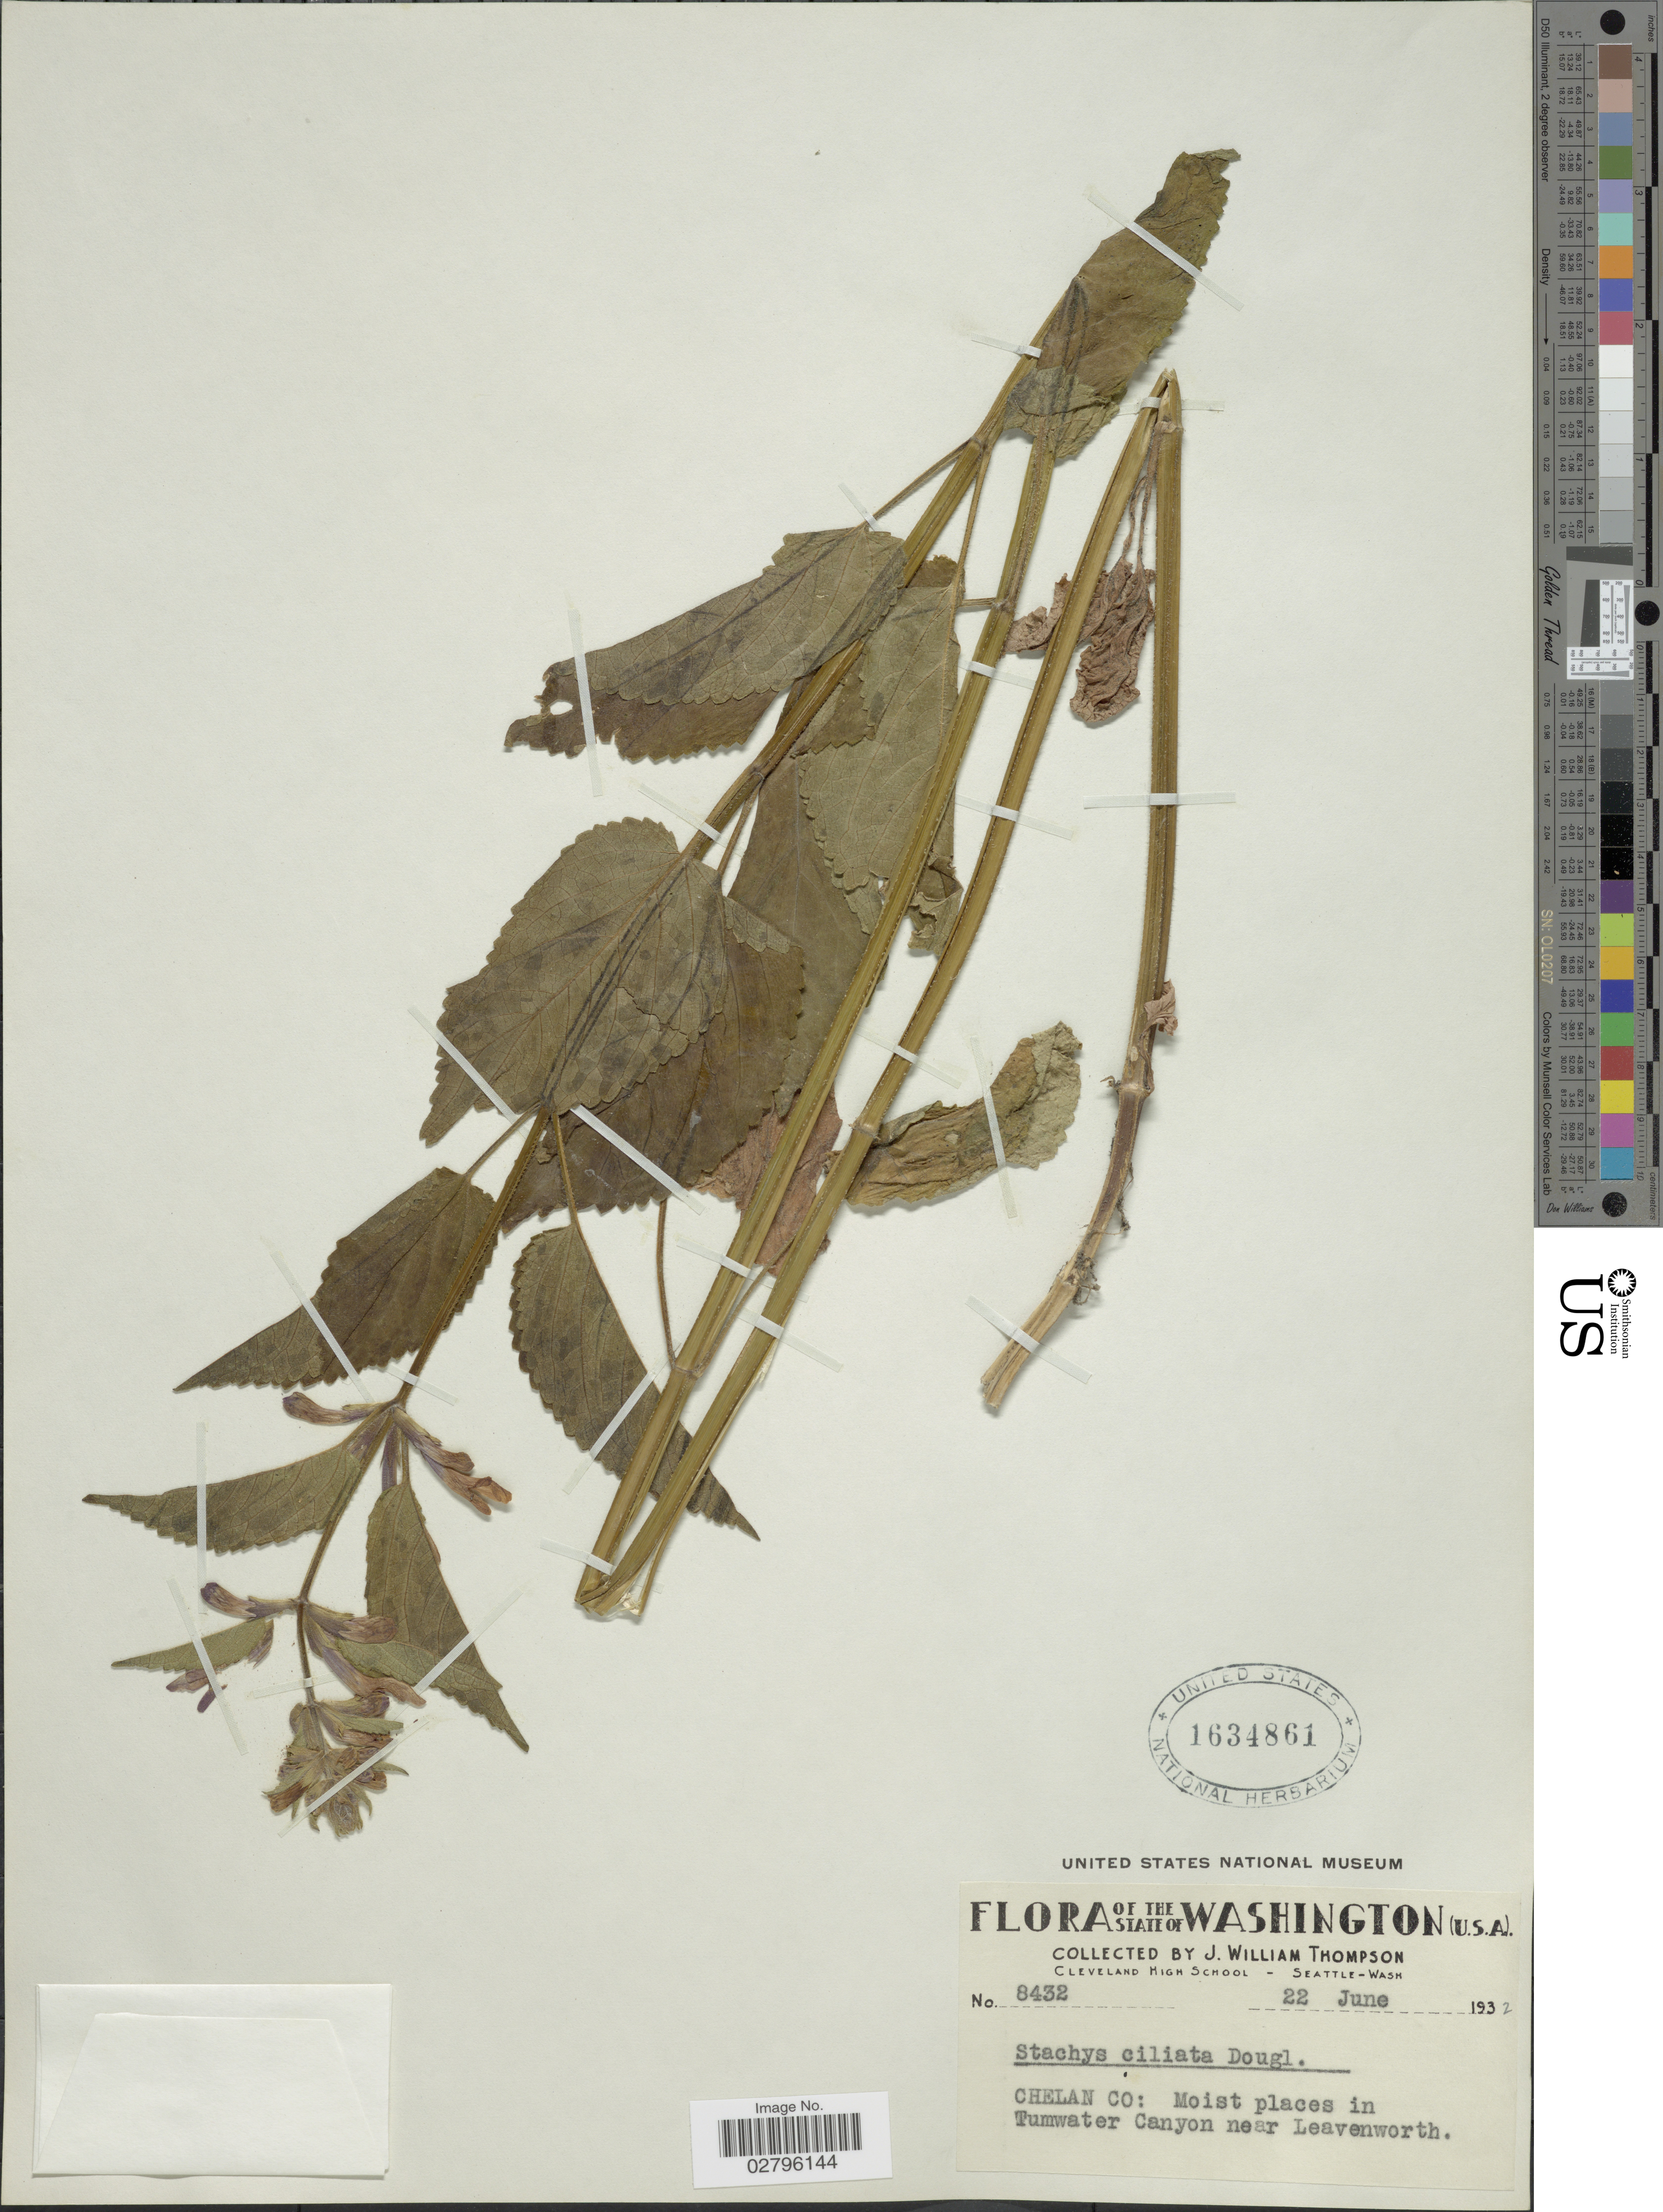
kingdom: Plantae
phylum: Tracheophyta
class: Magnoliopsida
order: Lamiales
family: Lamiaceae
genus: Stachys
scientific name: Stachys ciliata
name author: Douglas ex Benth.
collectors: J. W. Thompson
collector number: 8432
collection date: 1932-06-22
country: United States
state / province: Washington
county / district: Chelan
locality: Chelan Co: Moist places in Tumwater Canyon near Leavenworth.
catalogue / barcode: US 1634861